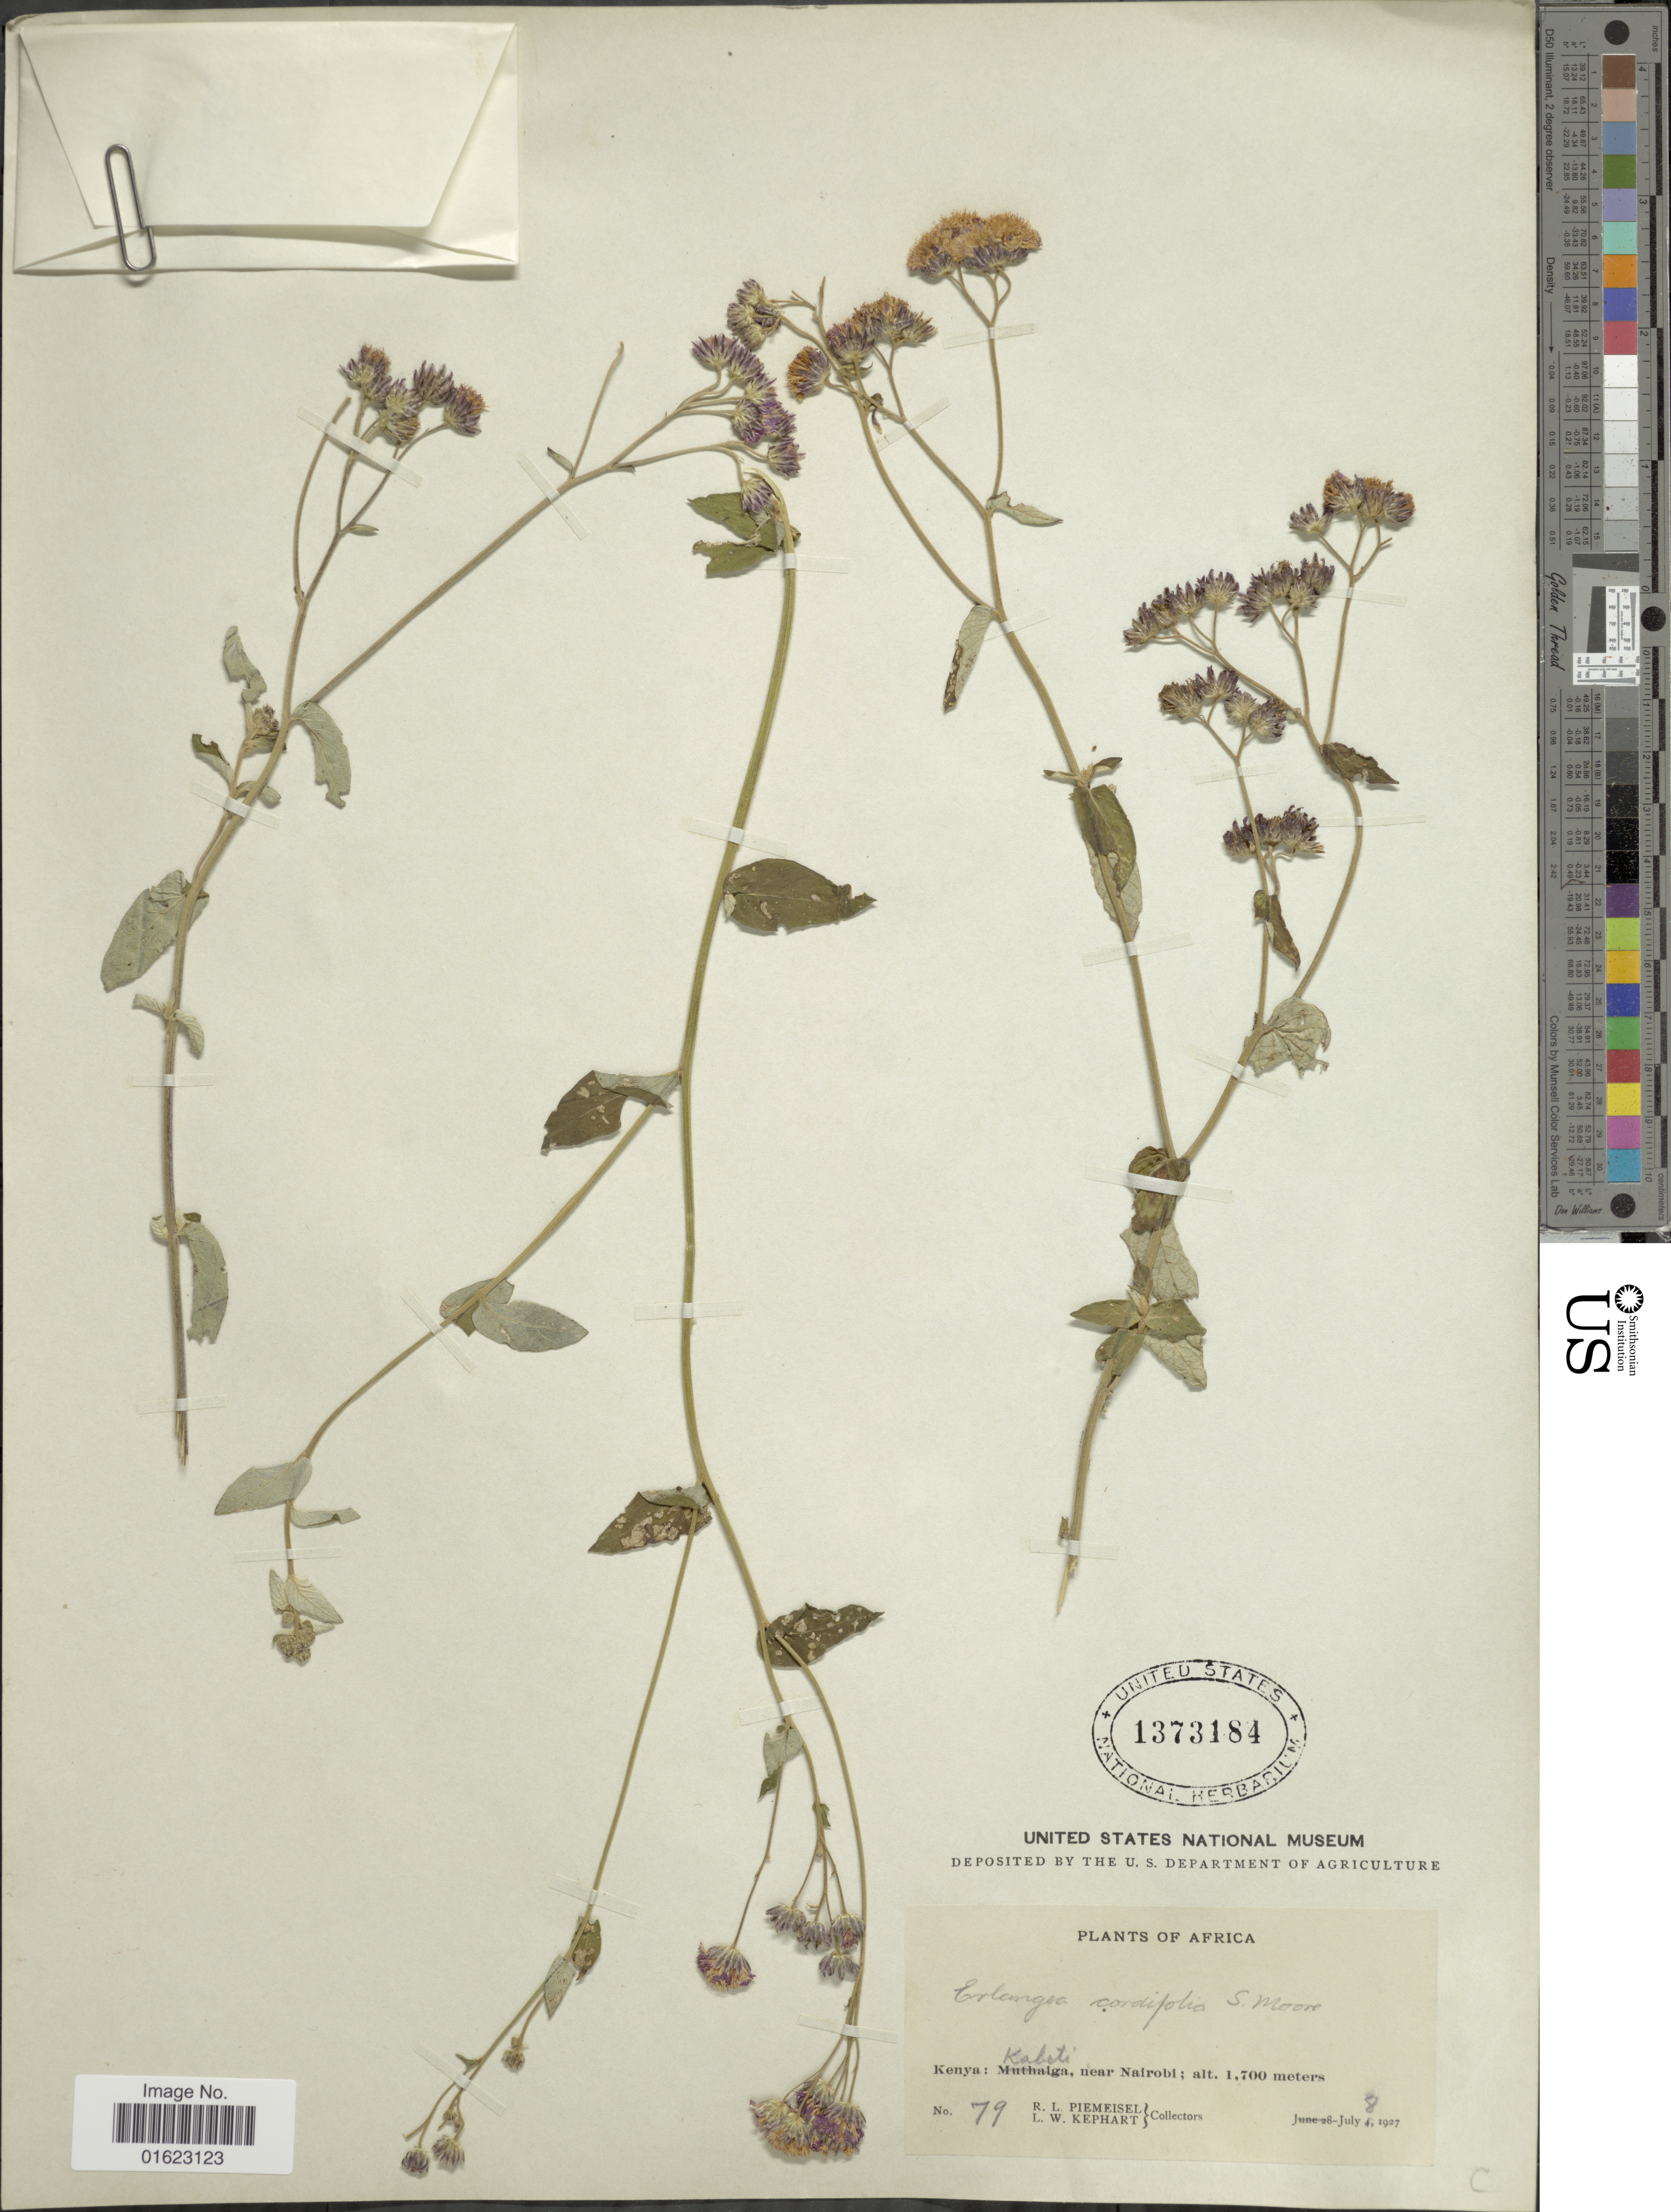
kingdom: Plantae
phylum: Tracheophyta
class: Magnoliopsida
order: Asterales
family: Asteraceae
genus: Gutenbergia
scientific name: Gutenbergia cordifolia var. cordifolia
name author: Benth. ex Oliv.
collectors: R. L. Piemeisel & L. W. Kephart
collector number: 79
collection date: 1927-07-08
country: Kenya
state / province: Nairobi Area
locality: Kenya: Kabeti, near Nairobi. Africa,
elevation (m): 1700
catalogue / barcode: US 1373184